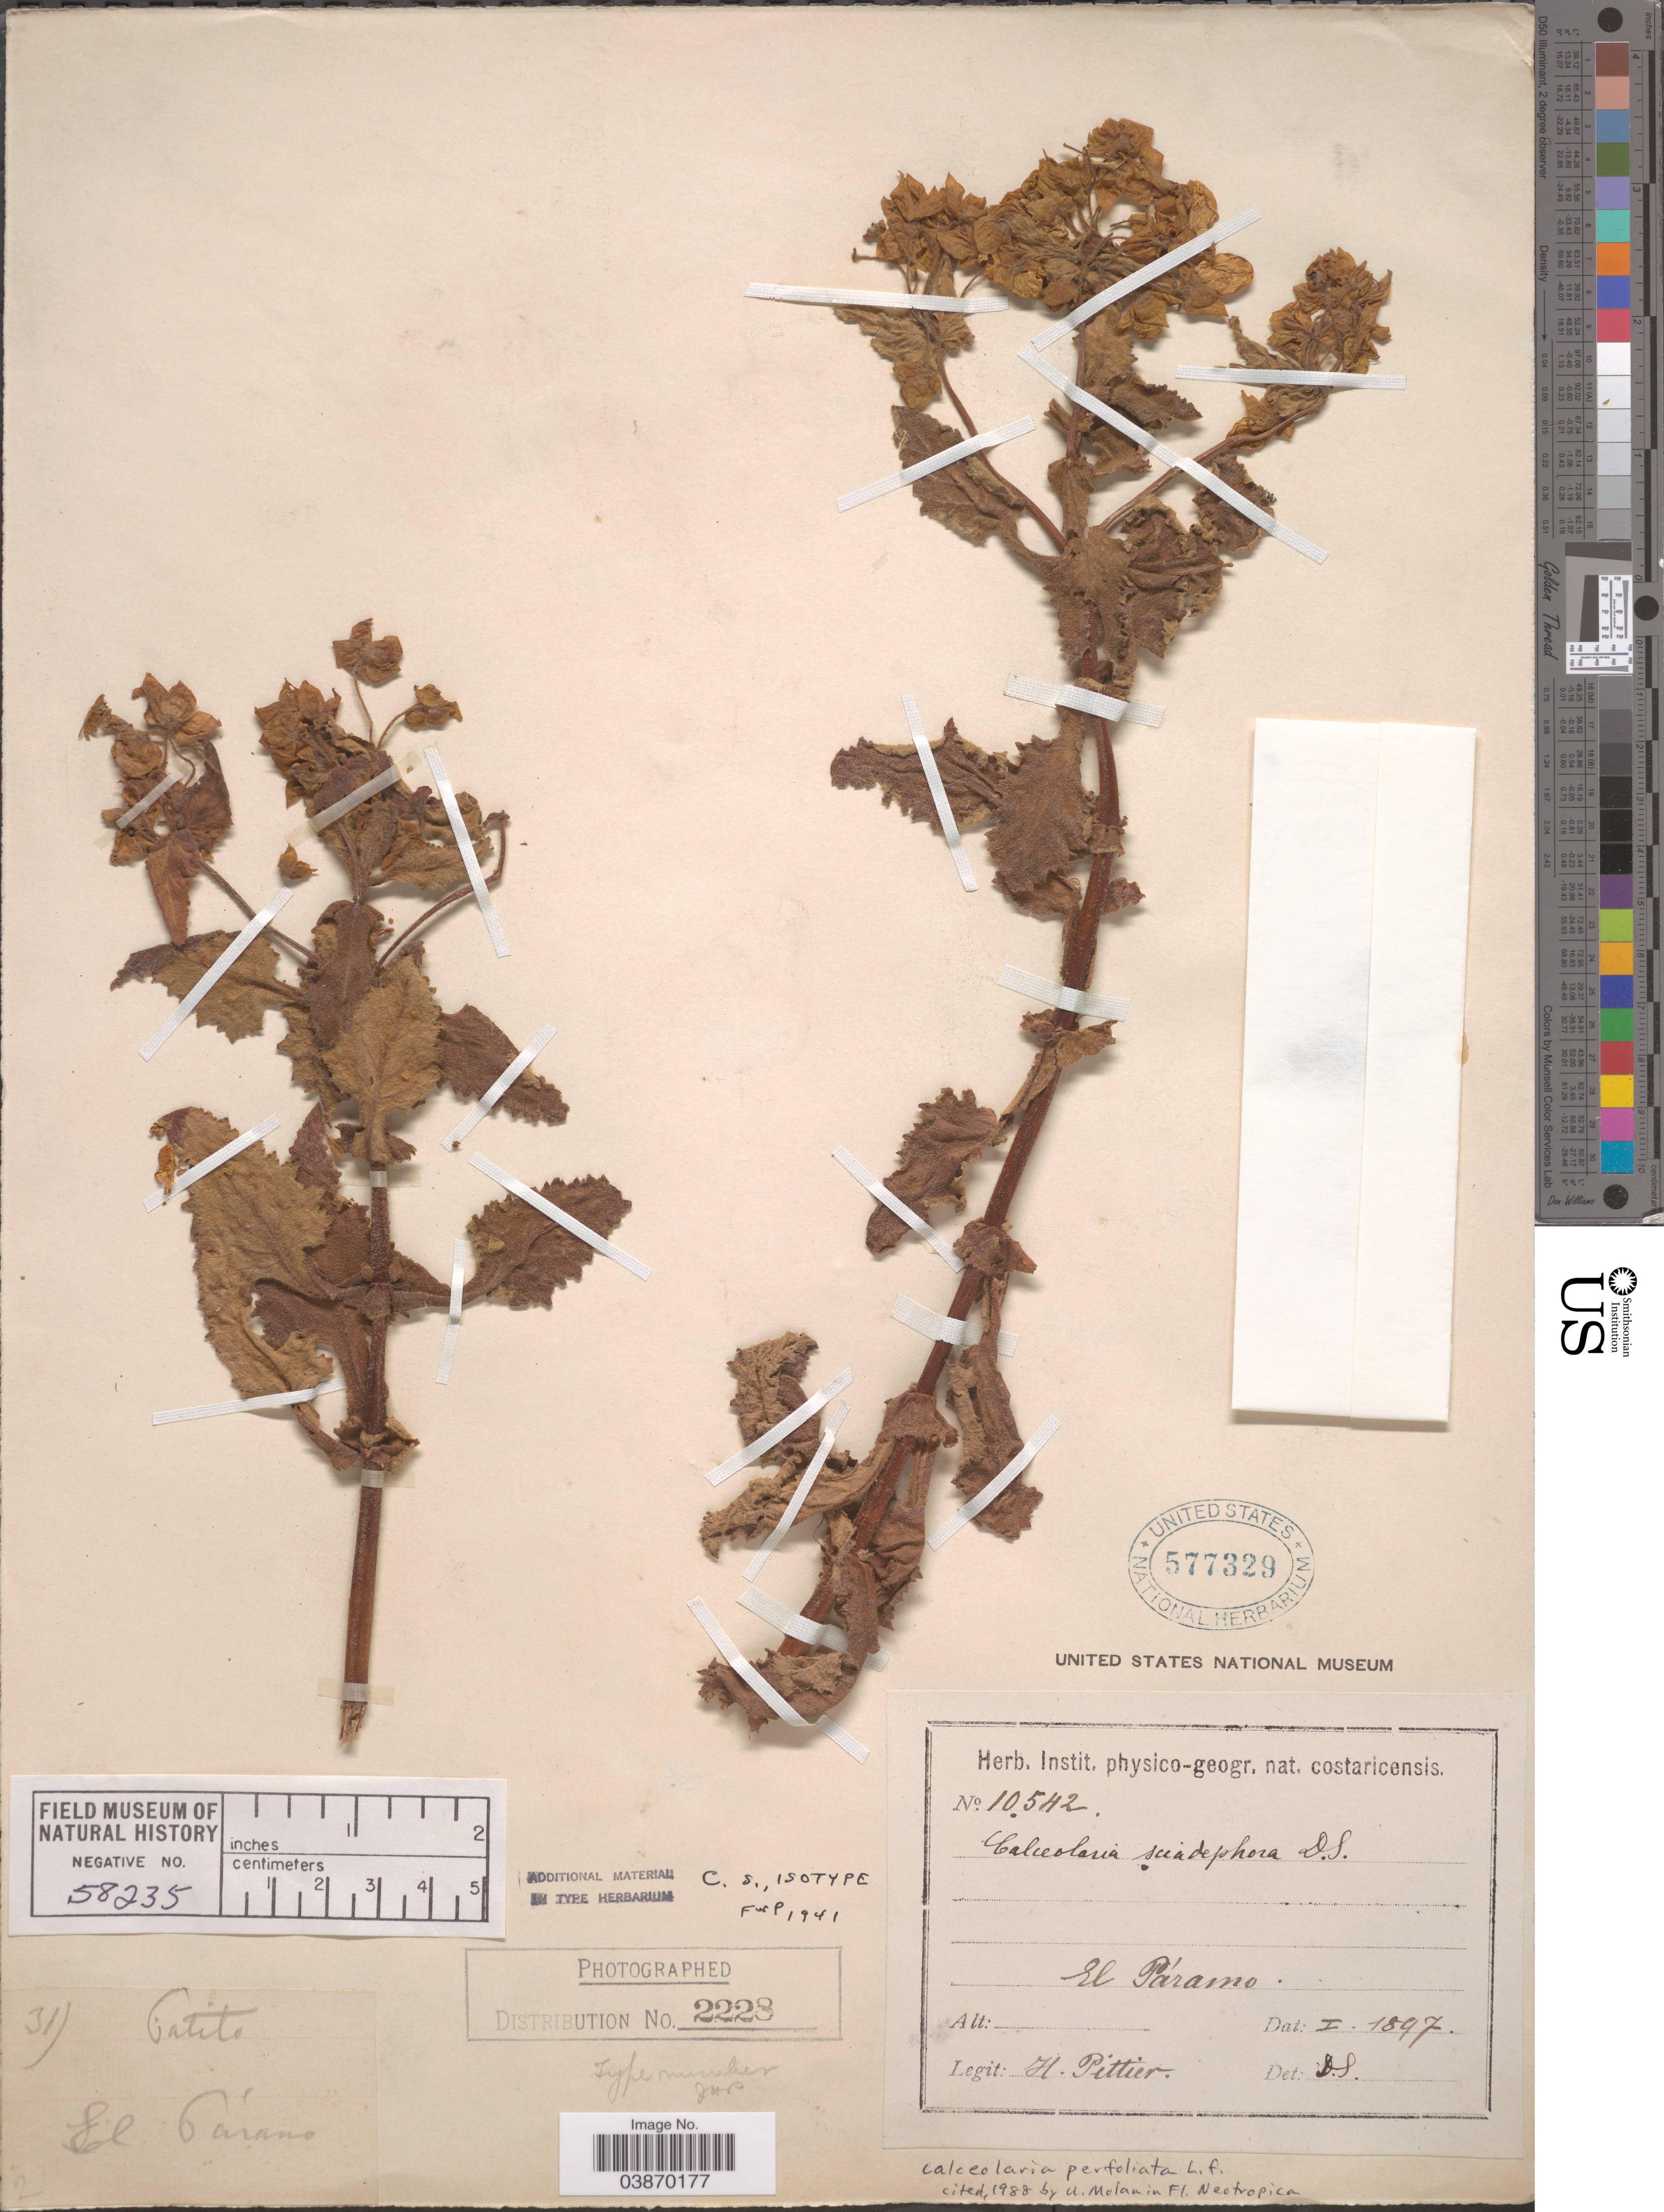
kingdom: Plantae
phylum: Tracheophyta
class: Magnoliopsida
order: Lamiales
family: Calceolariaceae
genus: Calceolaria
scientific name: Calceolaria perfoliata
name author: L. f.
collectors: H. F. Pittier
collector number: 10542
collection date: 1897-01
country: Costa Rica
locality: El Páramo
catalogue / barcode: US 577329